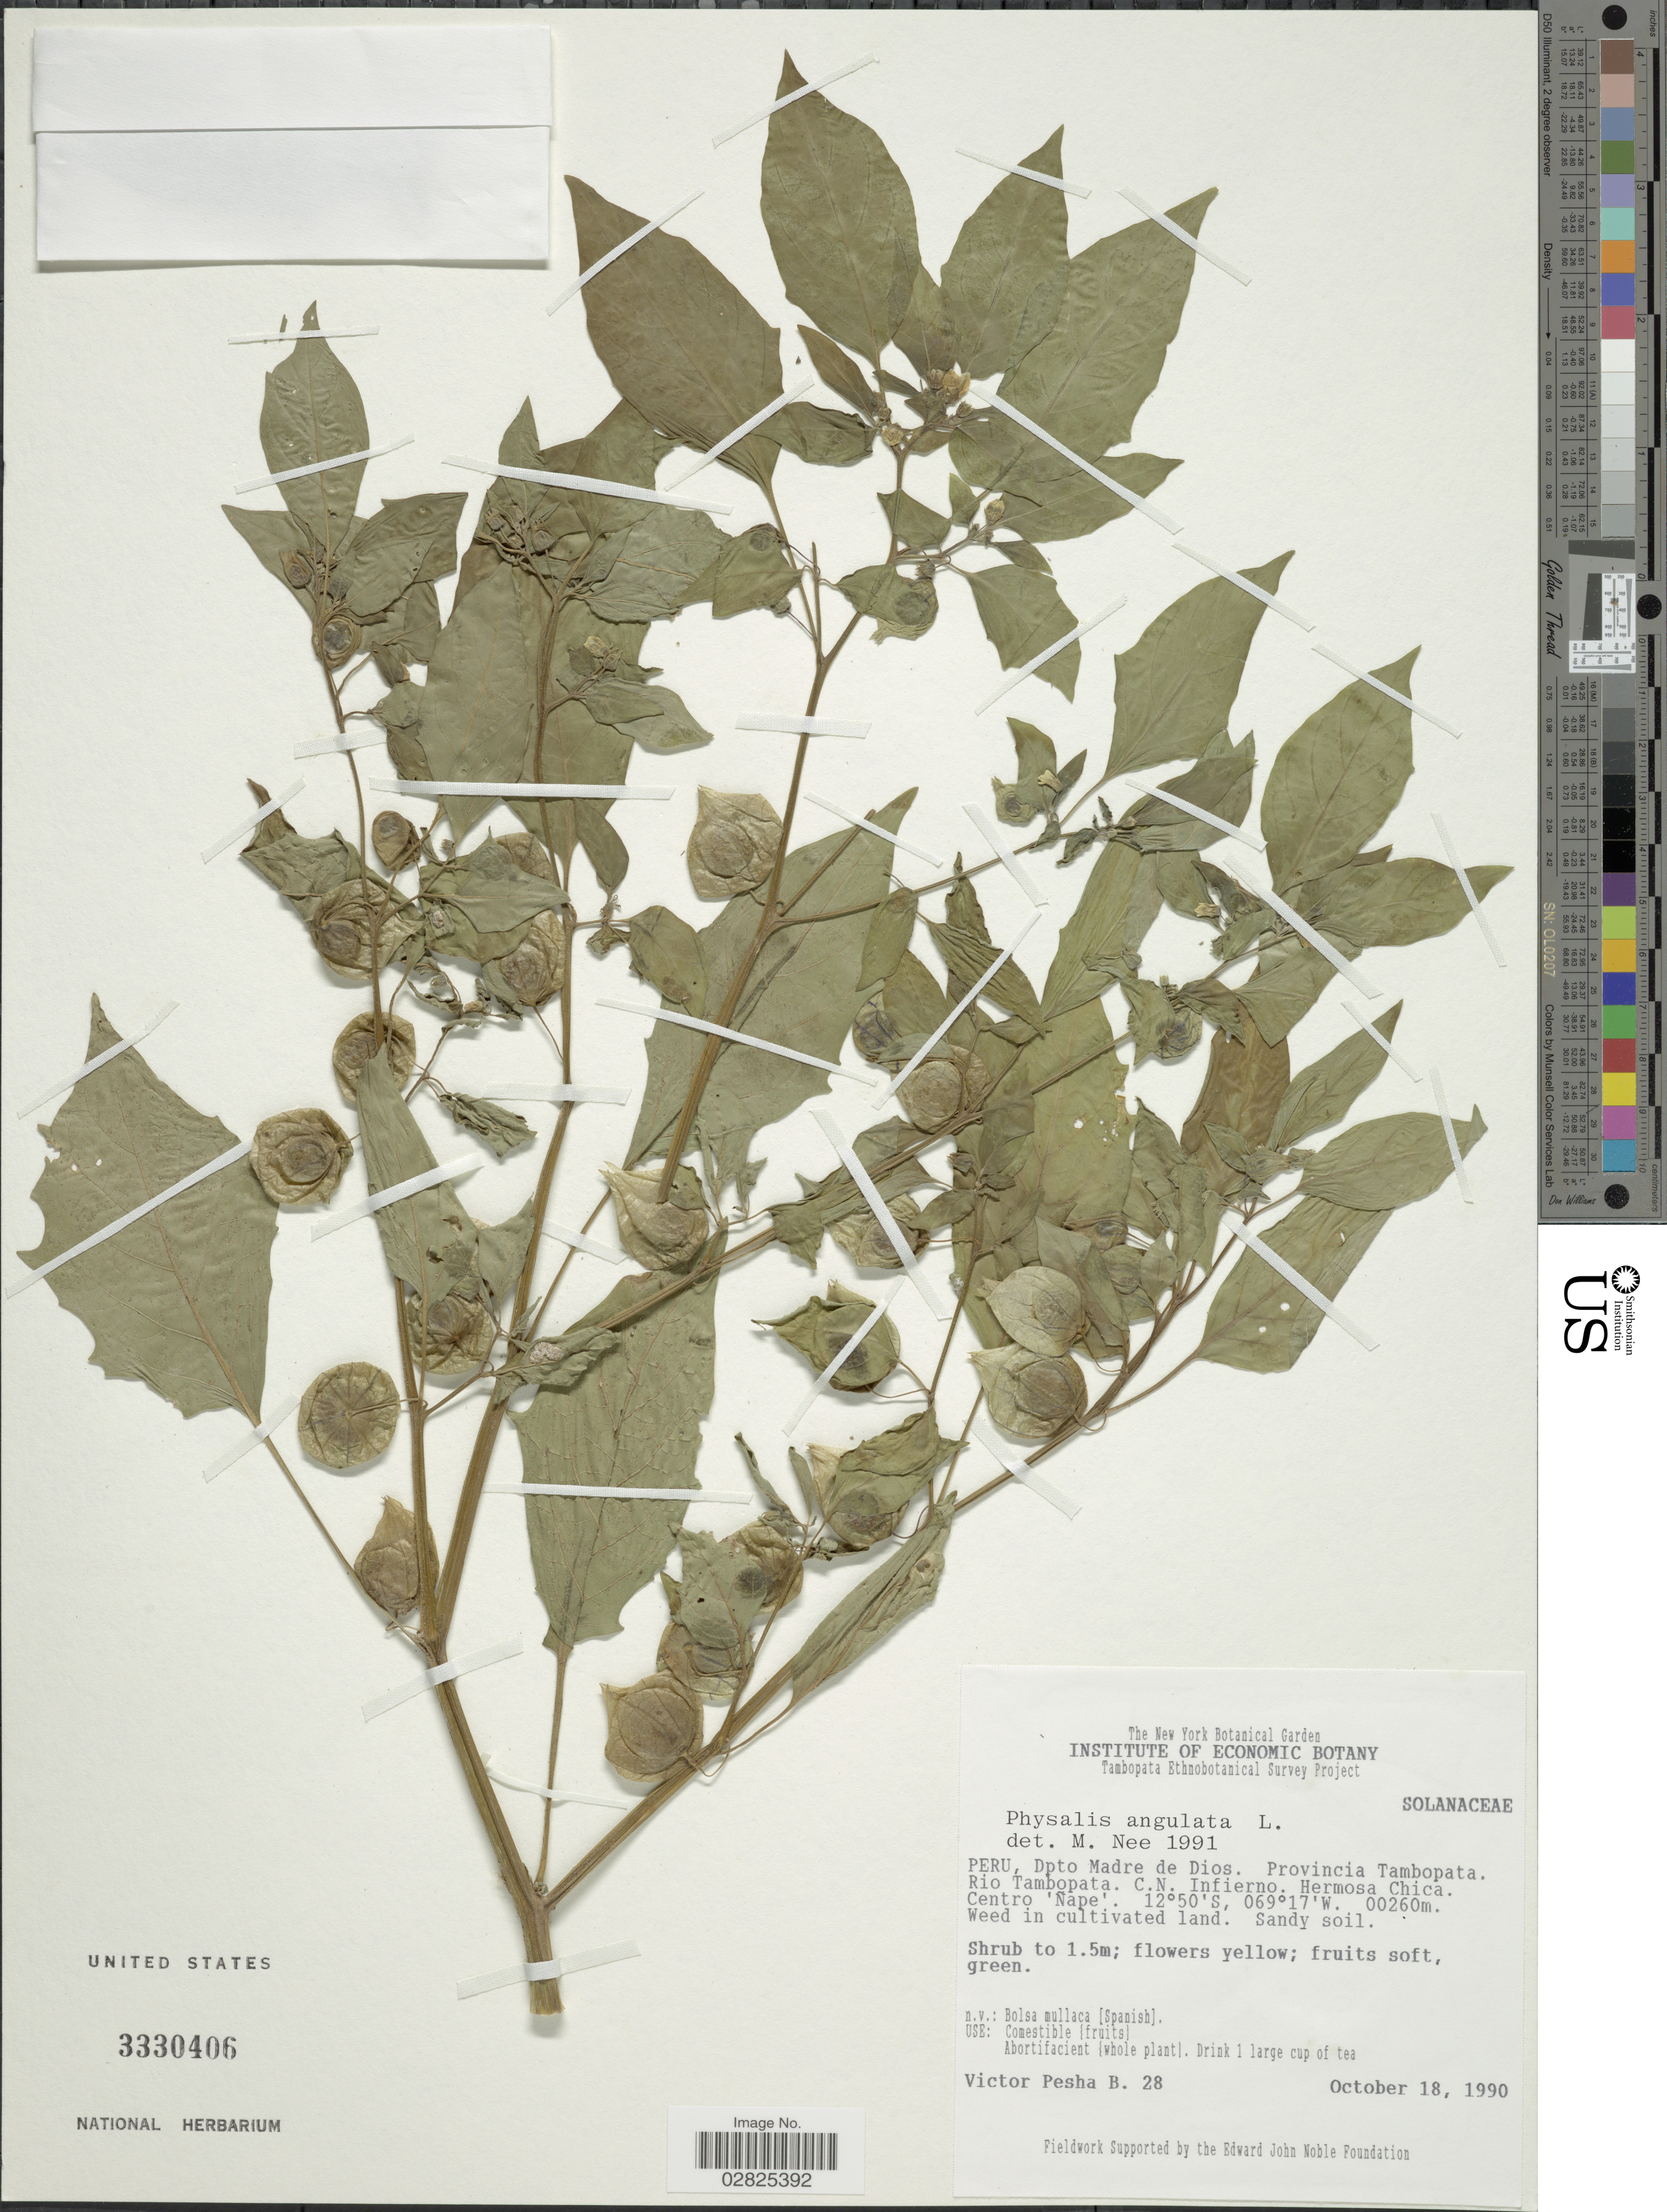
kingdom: Plantae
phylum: Tracheophyta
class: Magnoliopsida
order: Solanales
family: Solanaceae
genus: Physalis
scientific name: Physalis angulata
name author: L.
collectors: V. Pesha B.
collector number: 28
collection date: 1990-10-18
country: Peru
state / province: Madre de Dios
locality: Dpto Madre de Dios. Provincia Tambopata. Rio Tambopata. C.N. Infierno. Hermosa Chica. Centro 'Nape'.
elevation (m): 260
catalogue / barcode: US 3330406